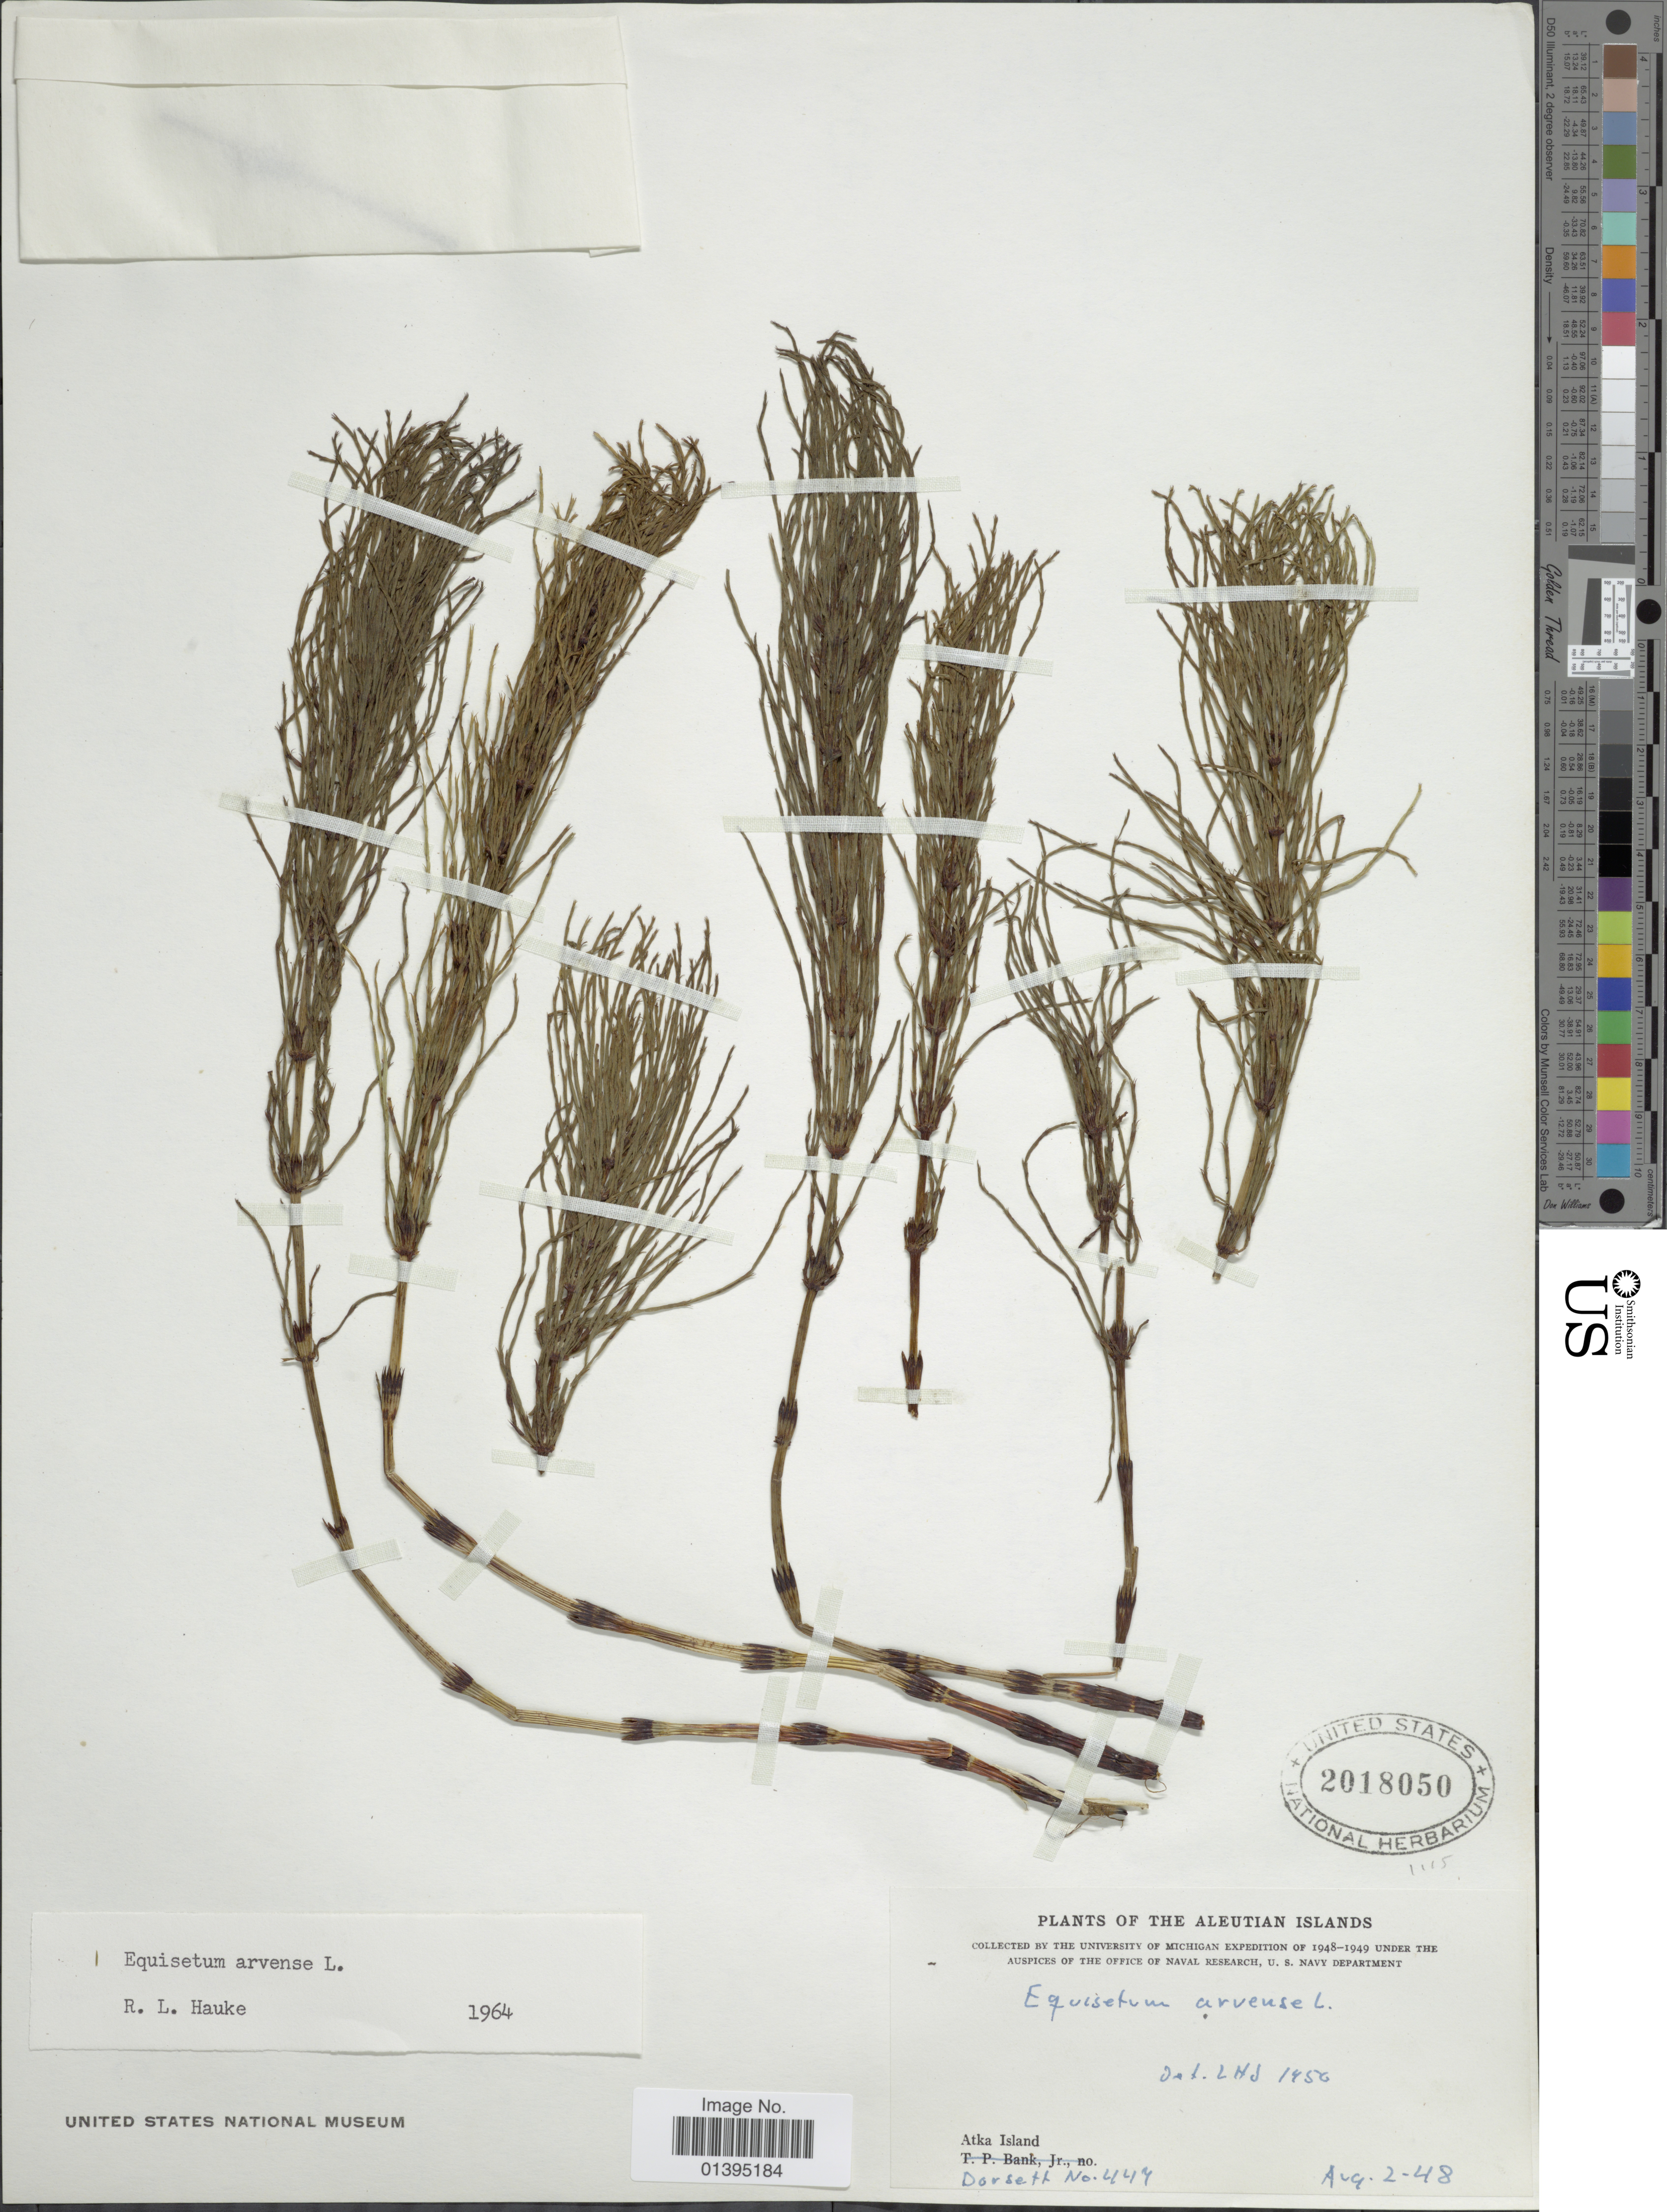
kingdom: Plantae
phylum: Tracheophyta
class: Polypodiopsida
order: Equisetales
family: Equisetaceae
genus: Equisetum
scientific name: Equisetum arvense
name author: L.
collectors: -- Dorsett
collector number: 447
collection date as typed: Transcribed d/m/y: 2/8/48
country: United States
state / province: Alaska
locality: Aleutian Islands, Atka Island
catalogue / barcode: US 2018050